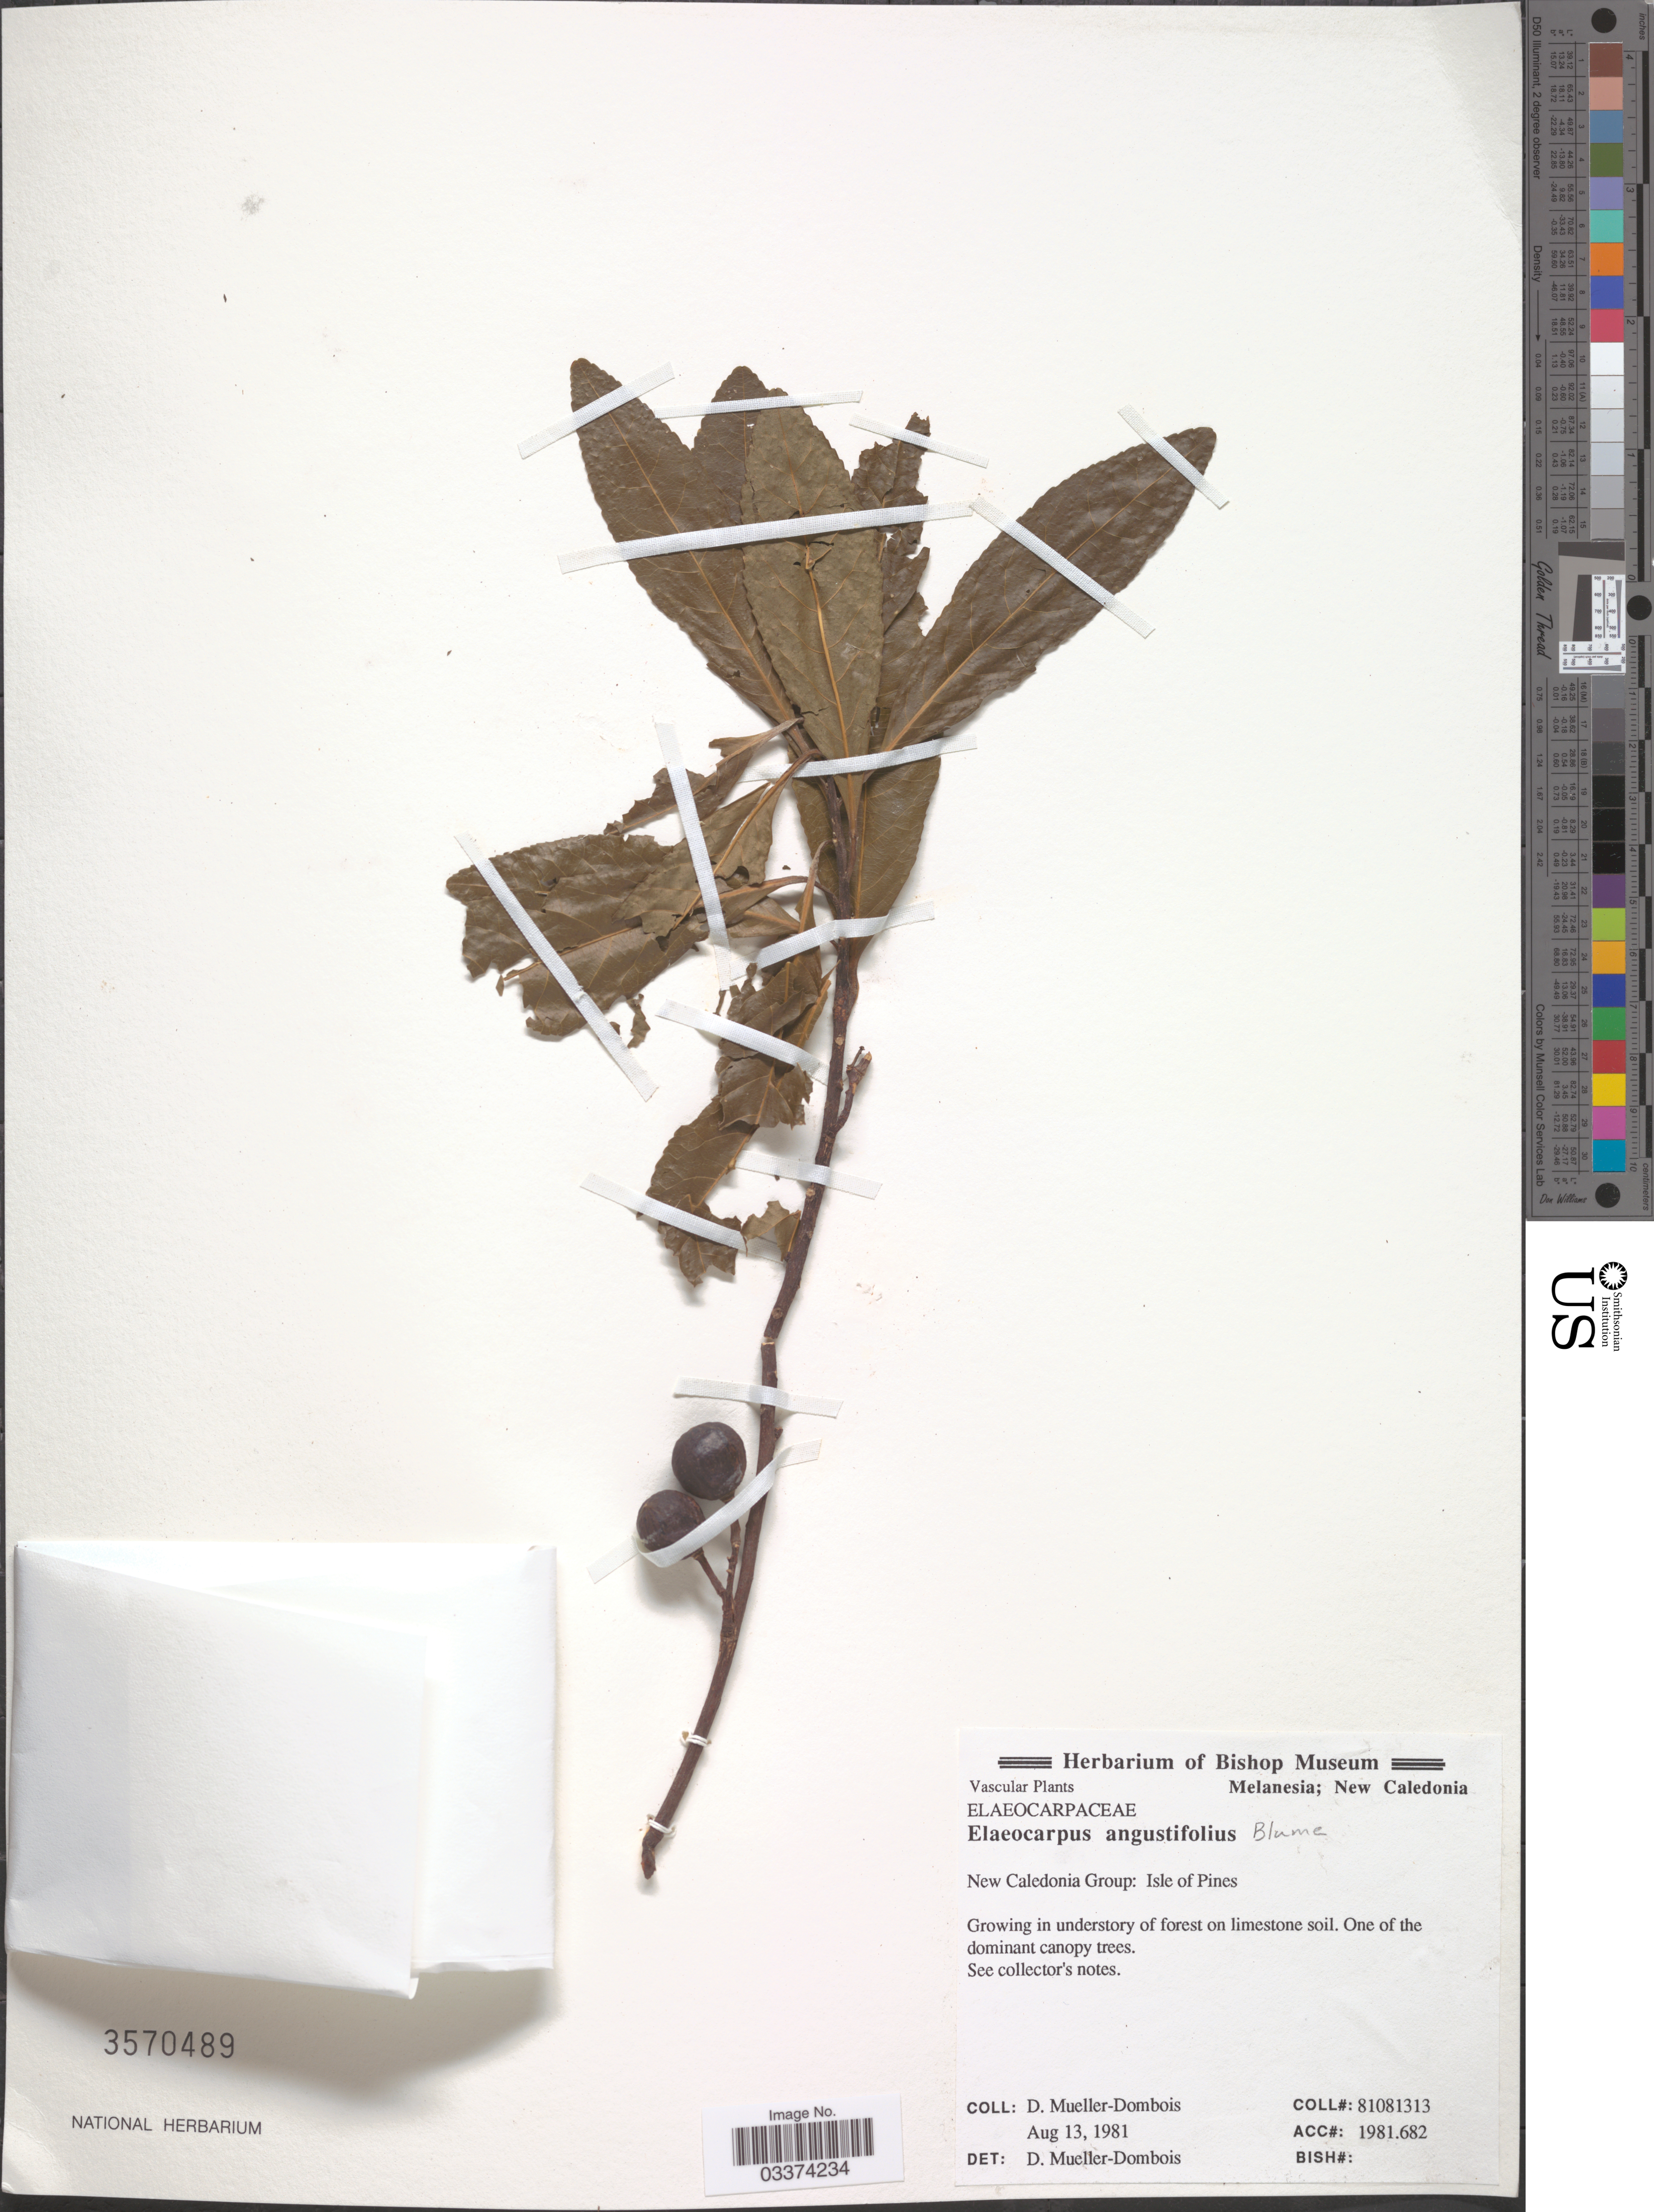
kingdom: Plantae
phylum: Tracheophyta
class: Magnoliopsida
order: Oxalidales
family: Elaeocarpaceae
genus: Elaeocarpus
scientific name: Elaeocarpus angustifolius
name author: Blume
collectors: D. Mueller-Dombois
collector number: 81081313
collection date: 1981-08-13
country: New Caledonia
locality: New Caledonia Group: Isle of Pines.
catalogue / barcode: US 3570489